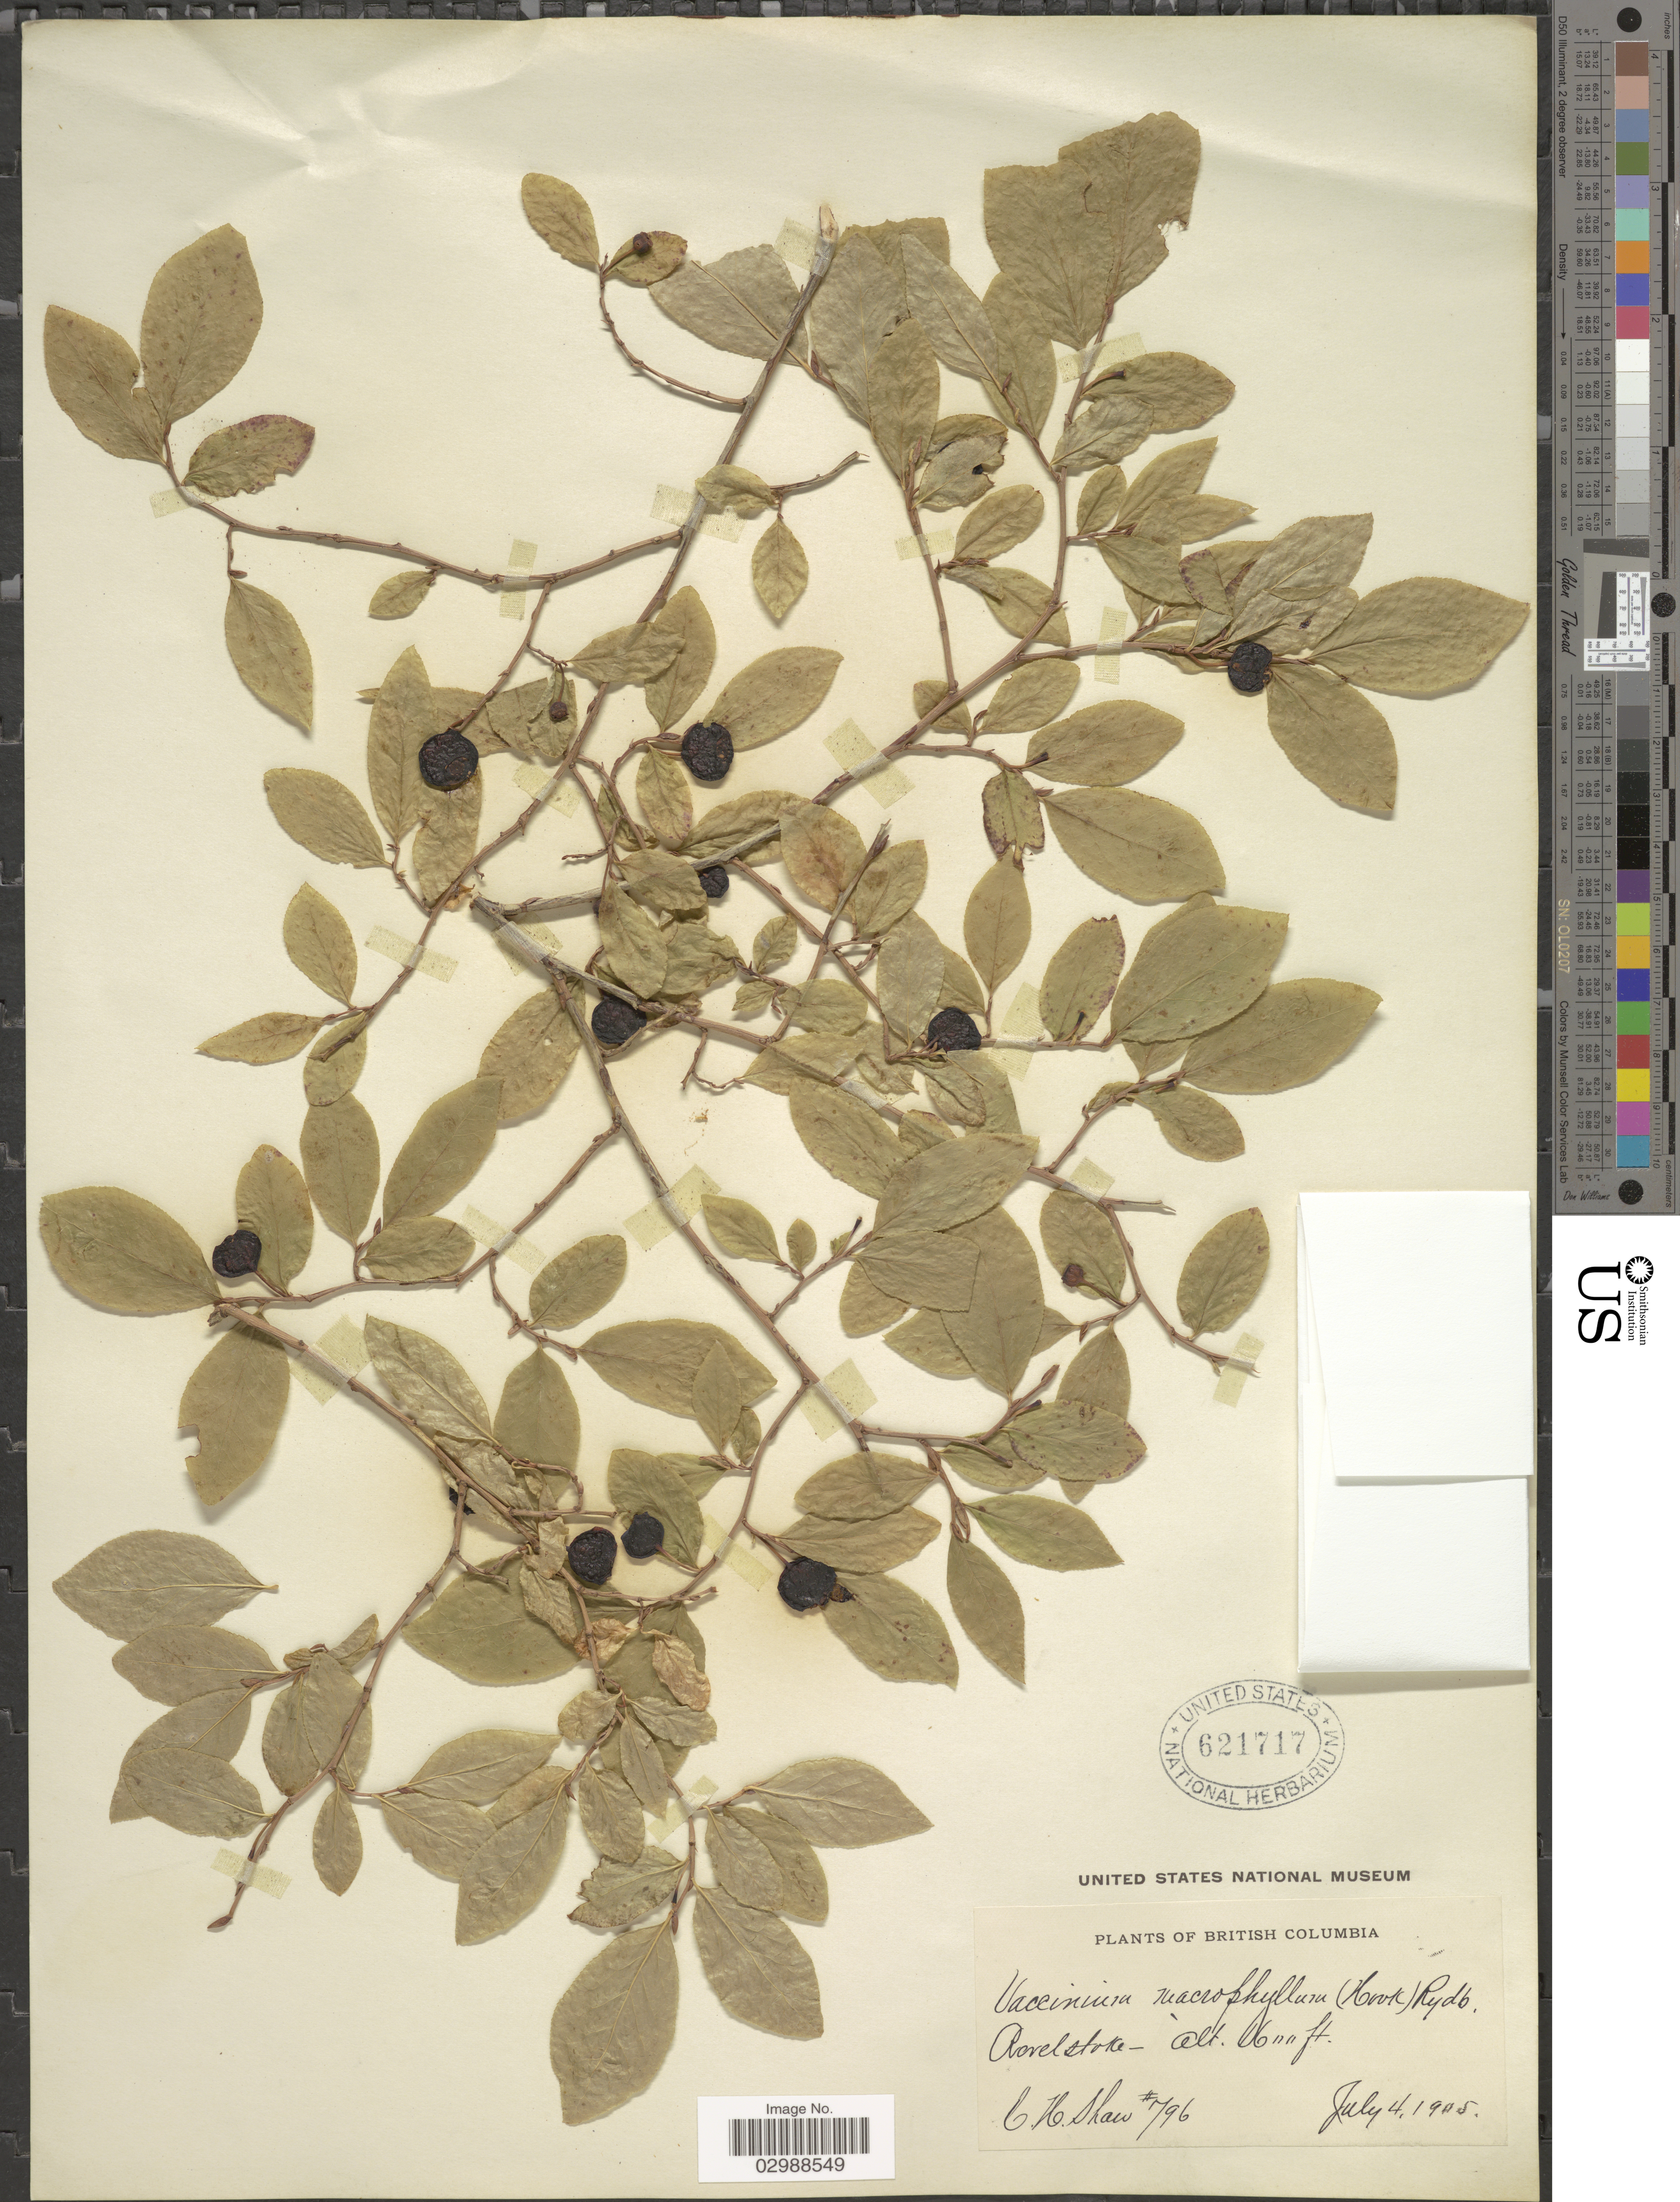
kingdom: Plantae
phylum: Tracheophyta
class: Magnoliopsida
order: Ericales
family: Ericaceae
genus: Vaccinium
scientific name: Vaccinium membranaceum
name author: Douglas ex Torr.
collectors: C. H. Shaw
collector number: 796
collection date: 1905-07-04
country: Canada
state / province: British Columbia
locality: Revelstoke.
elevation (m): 488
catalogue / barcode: US 621717